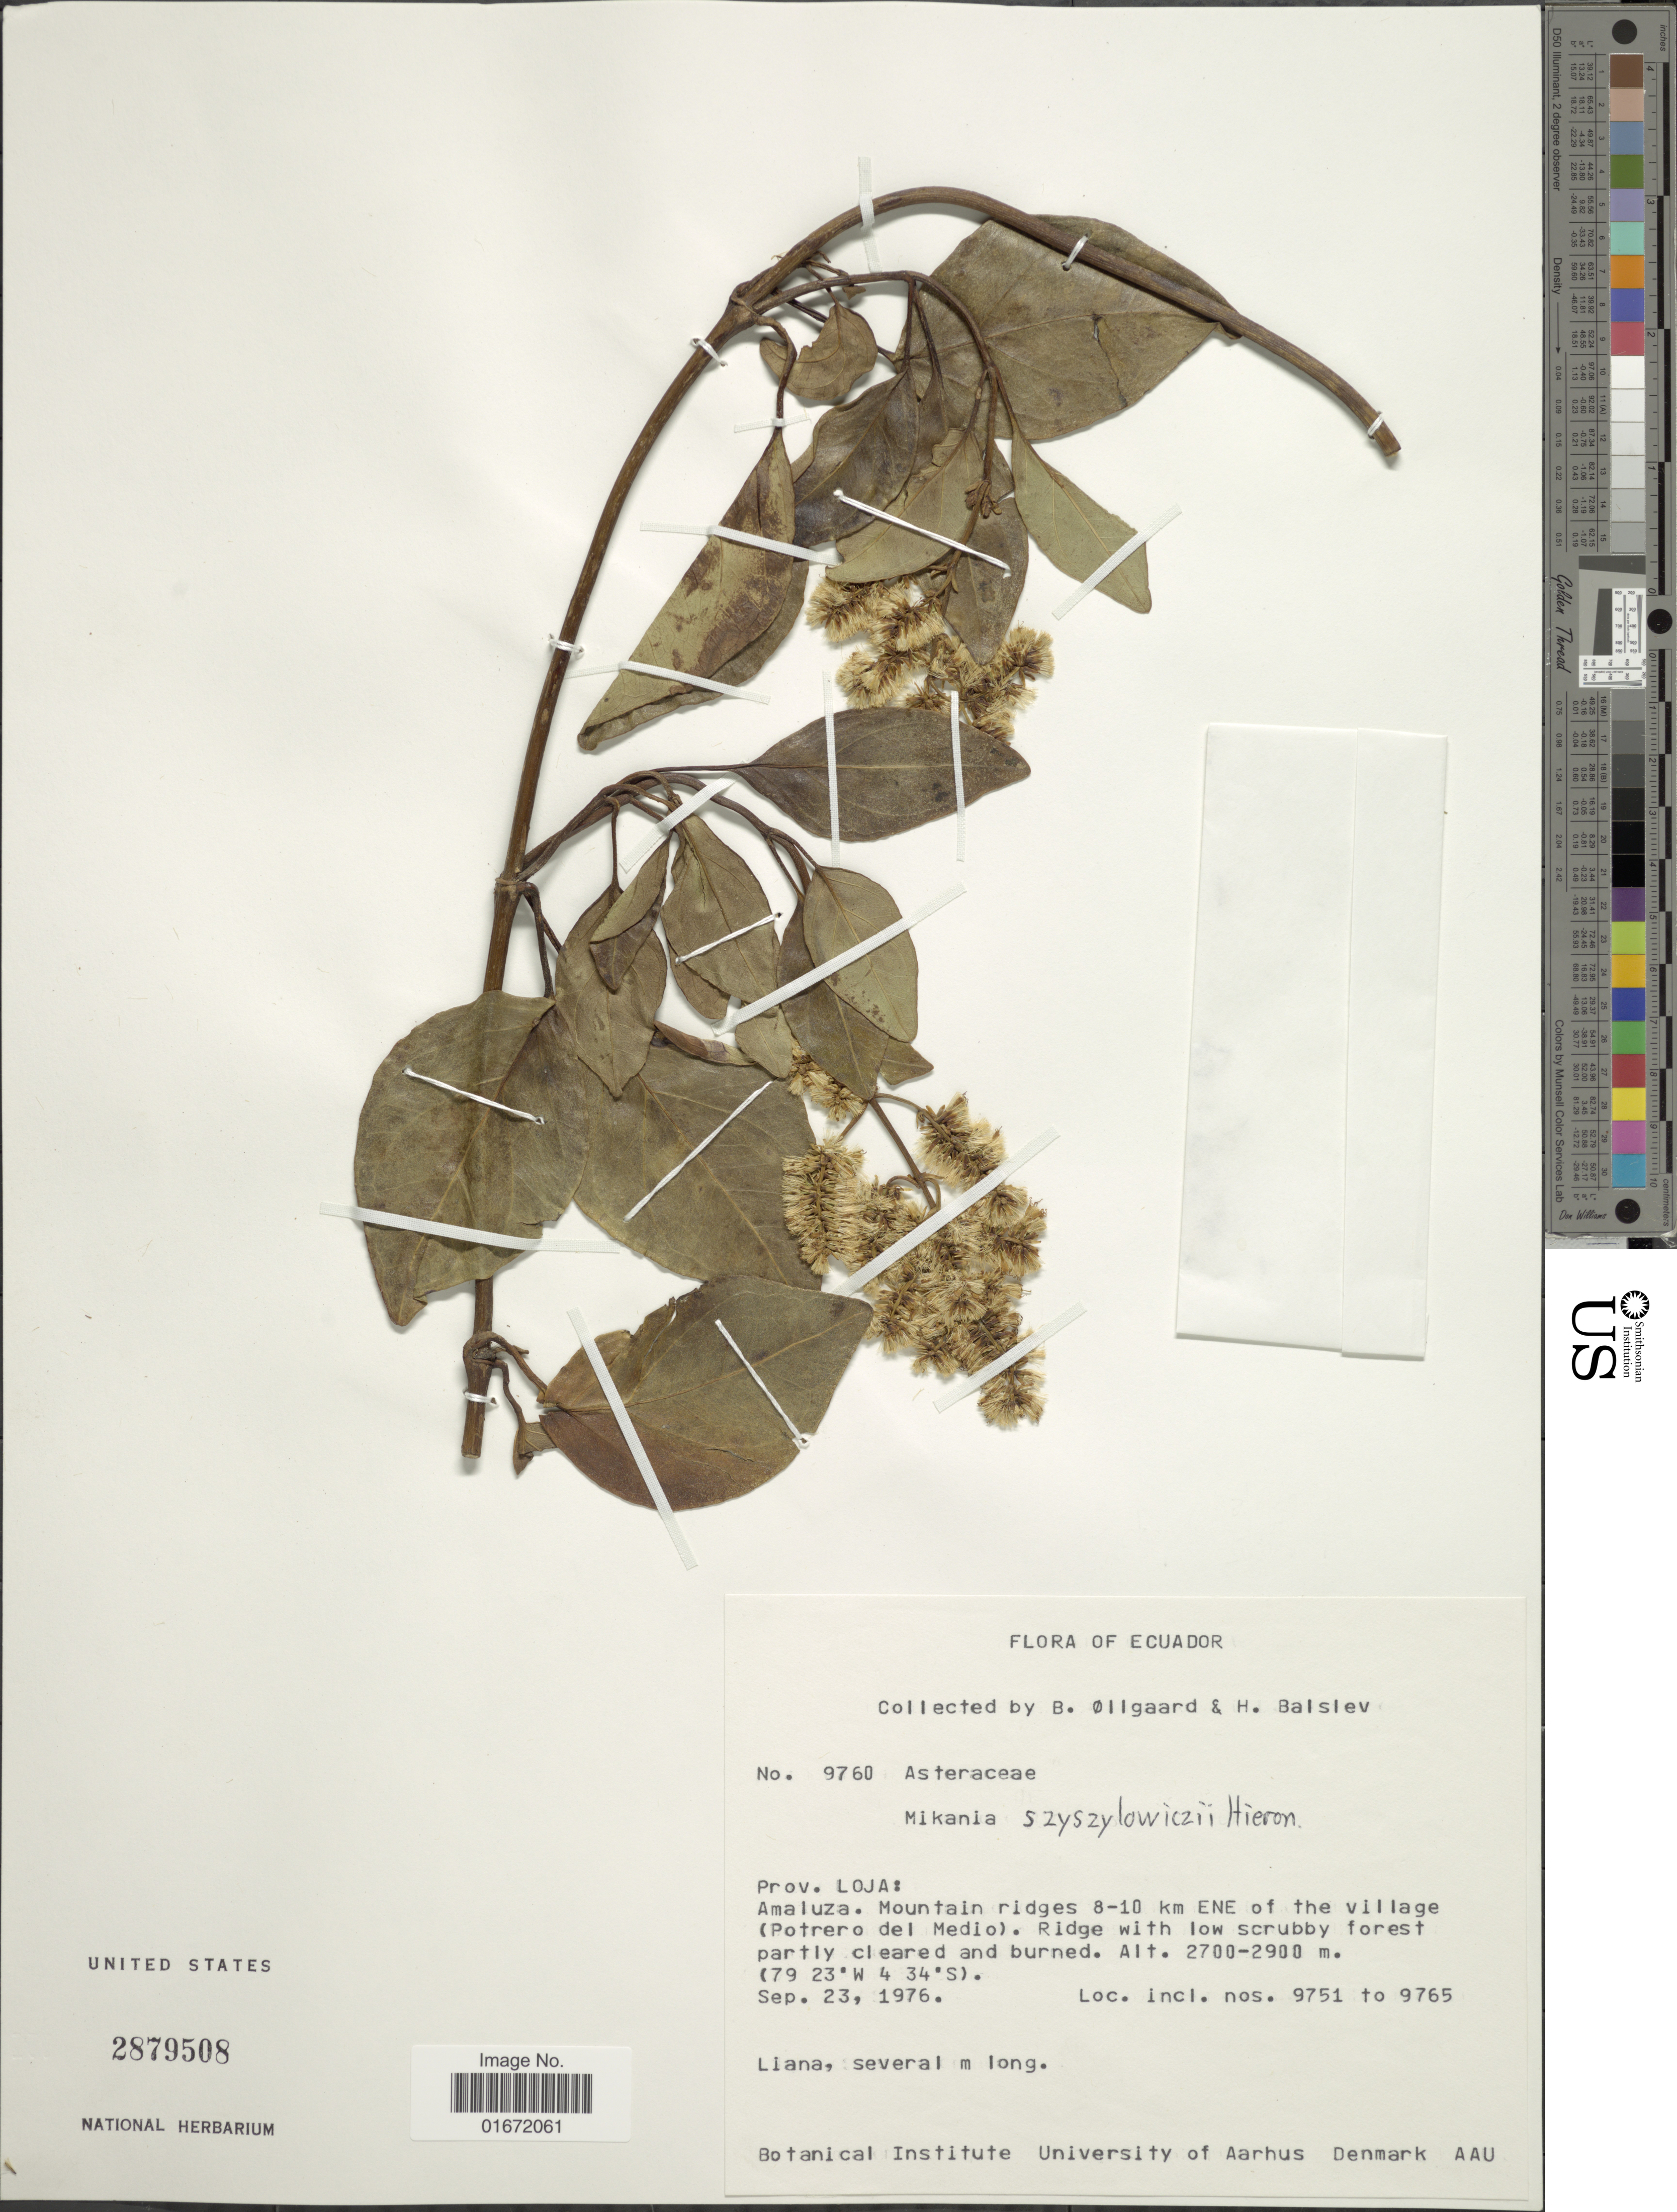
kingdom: Plantae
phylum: Tracheophyta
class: Magnoliopsida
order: Asterales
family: Asteraceae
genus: Mikania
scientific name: Mikania szyszylowiczii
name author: Hieron.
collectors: B. Øllgaard & H. Balslev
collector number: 9760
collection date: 1976-09-23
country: Ecuador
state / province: Loja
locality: Prov. Loja: Amaluza. Mountain ridges 8-10 km ENE of the village (Potrero del Medio)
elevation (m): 2700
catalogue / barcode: US 2879508